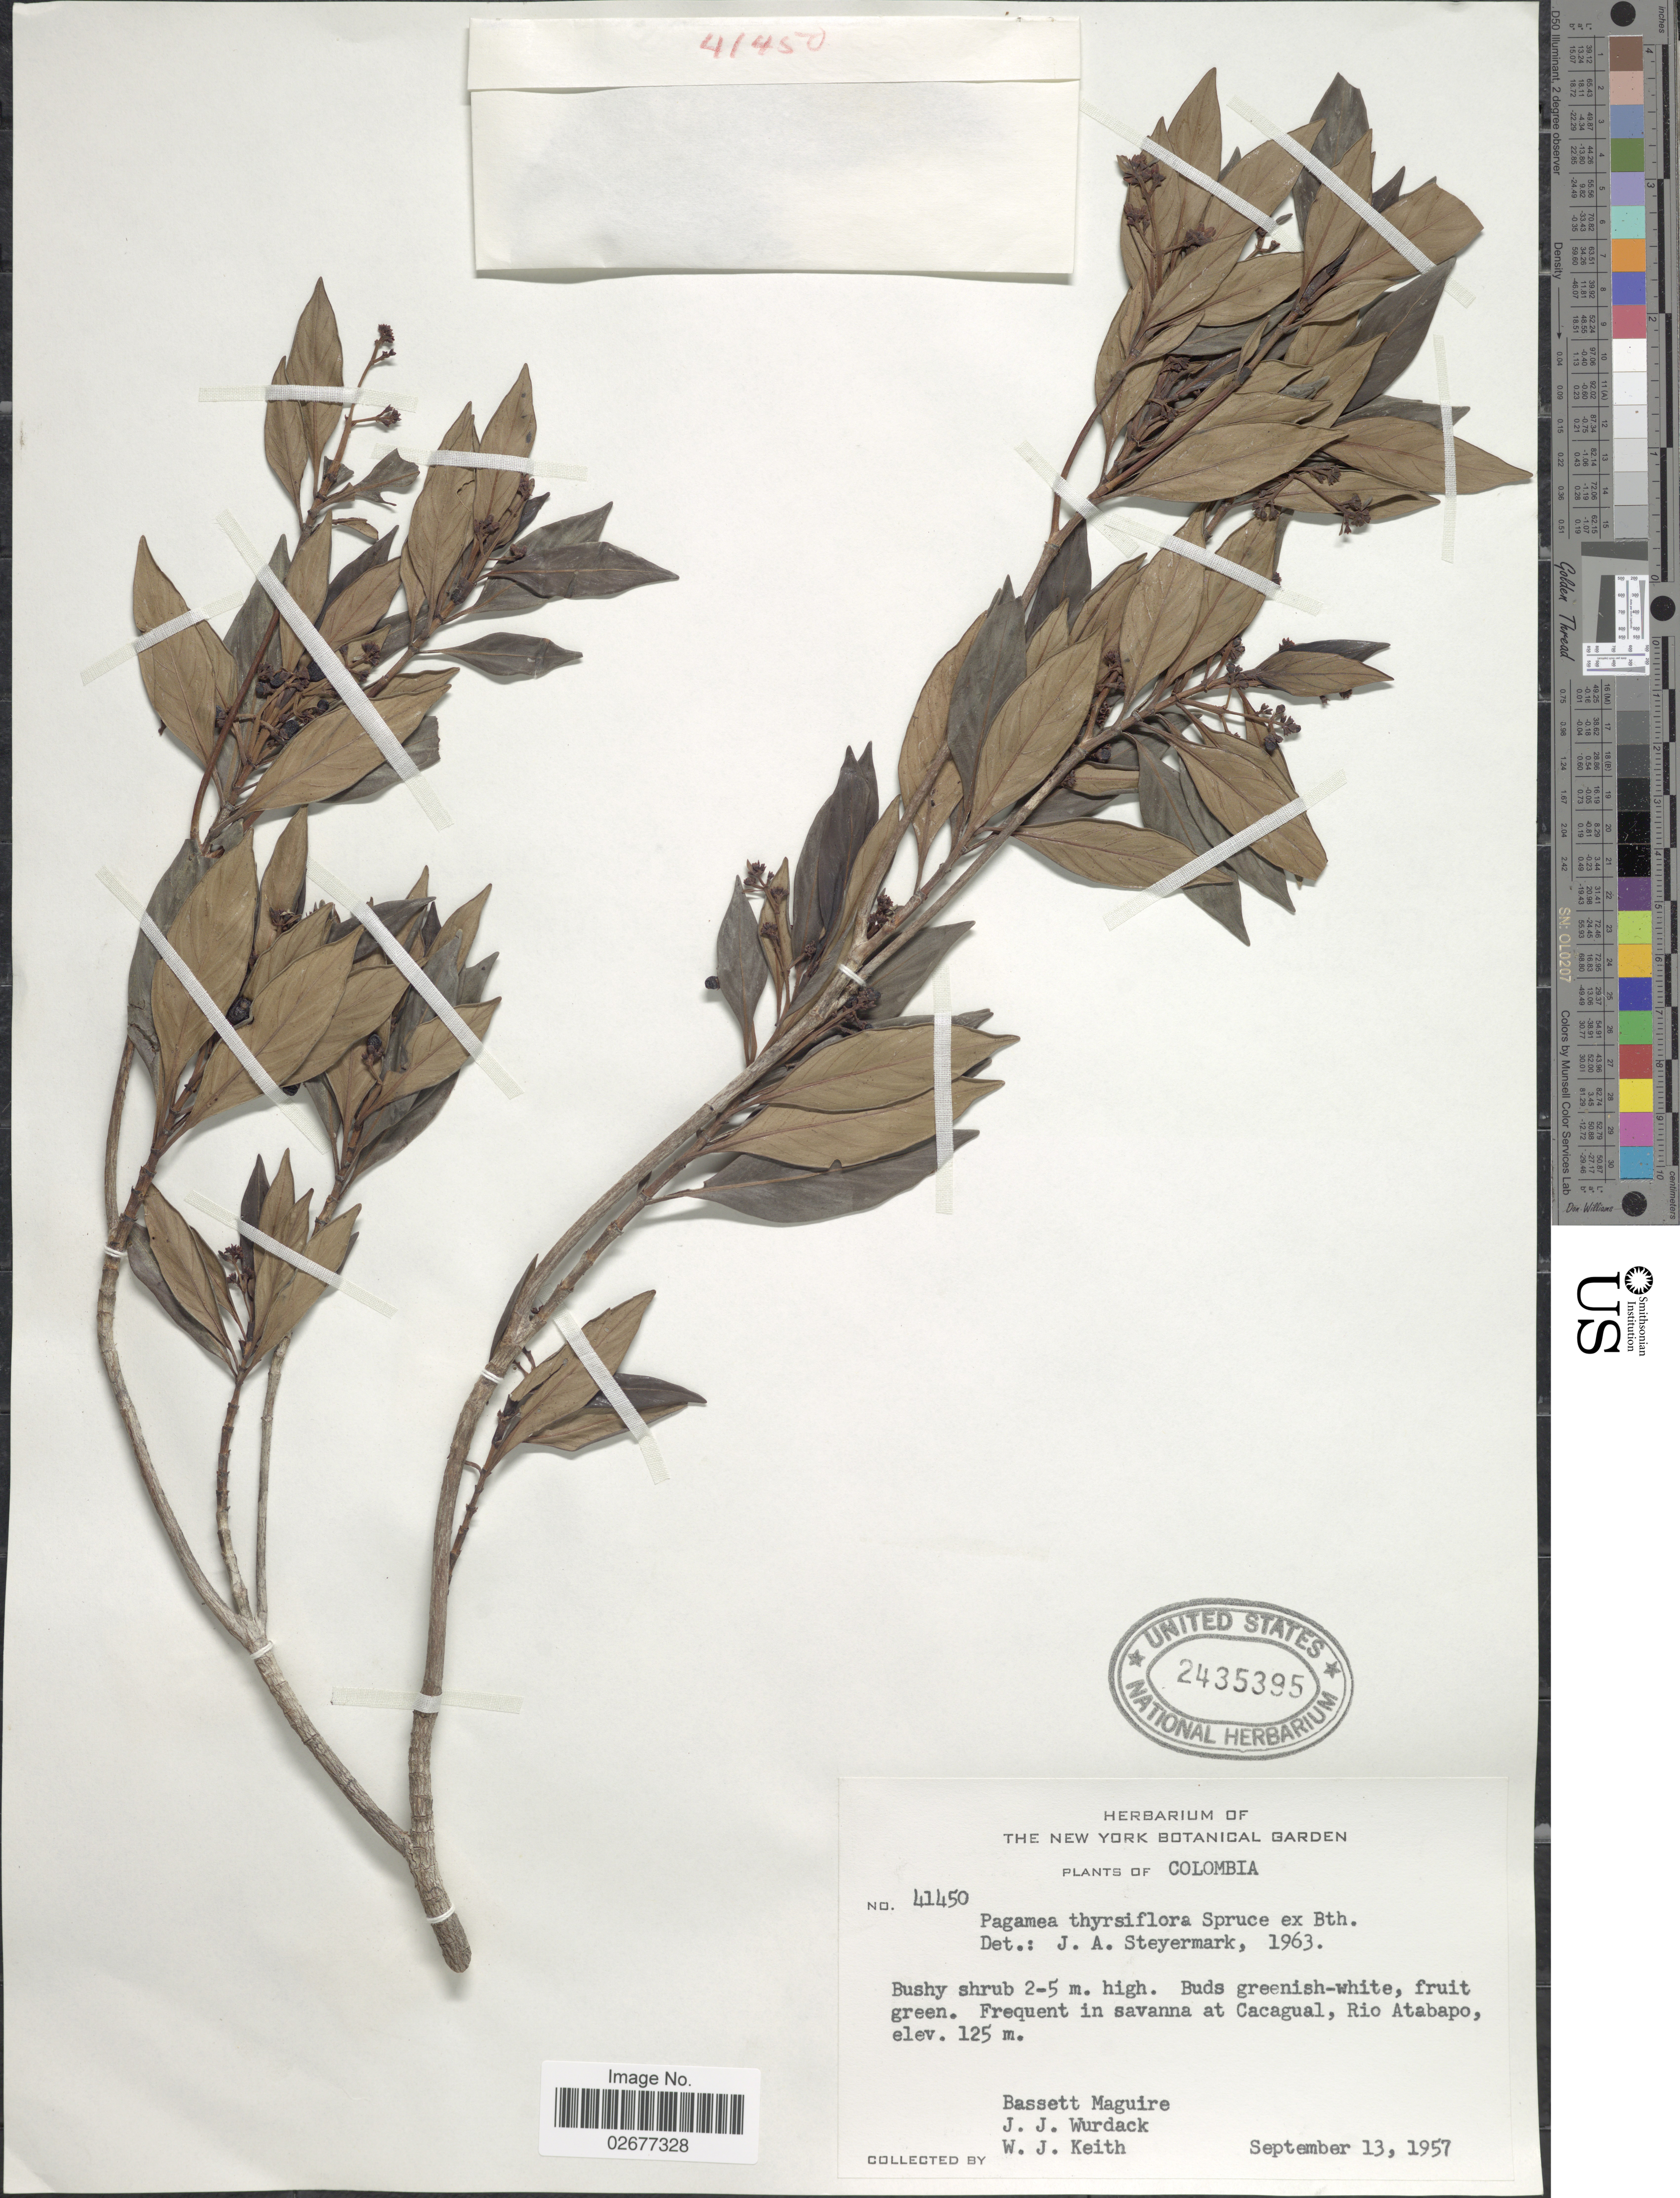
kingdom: Plantae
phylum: Tracheophyta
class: Magnoliopsida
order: Gentianales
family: Rubiaceae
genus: Pagamea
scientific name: Pagamea thyrsiflora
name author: Spruce ex Benth.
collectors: B. Maguire, J. J. Wurdack & W. Keith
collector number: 41450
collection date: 1957-09-13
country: Colombia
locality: Frequent in savanna at Cacagual, Rio Atabapo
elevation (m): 125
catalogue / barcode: US 2435395